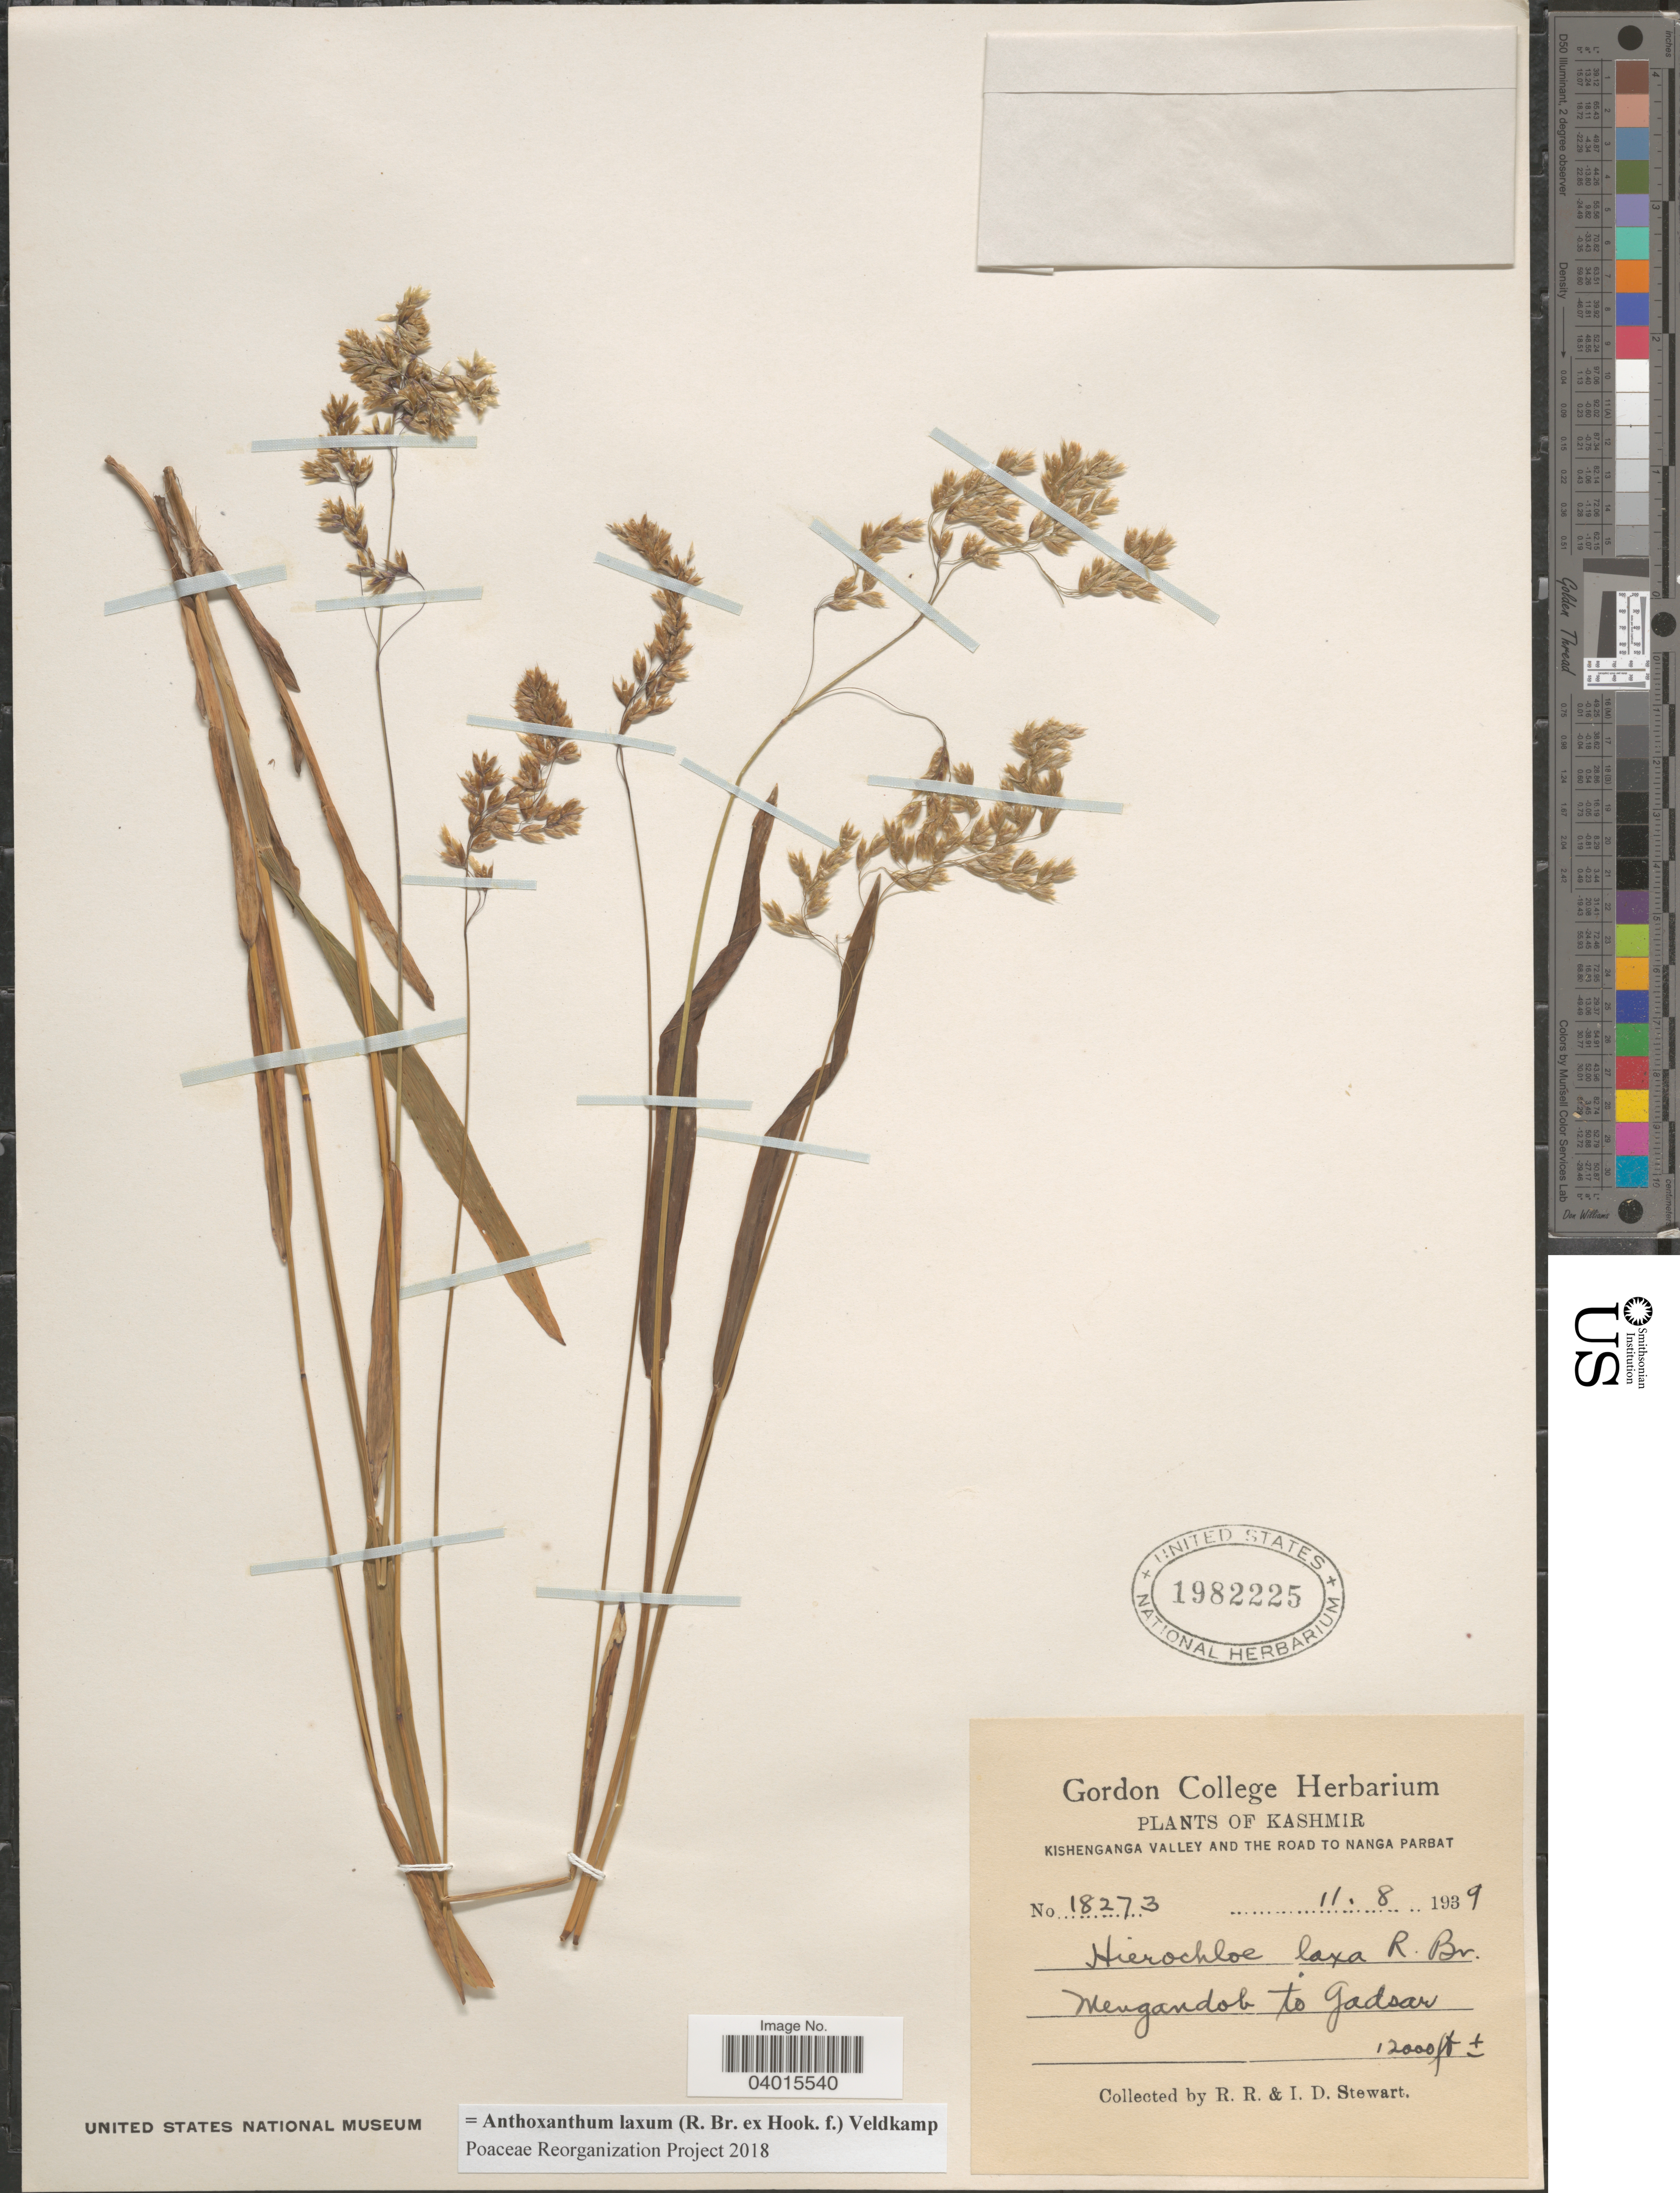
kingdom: Plantae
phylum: Tracheophyta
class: Liliopsida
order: Poales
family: Poaceae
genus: Anthoxanthum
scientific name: Anthoxanthum laxum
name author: (R. Br. ex Hook. f.) Veldkamp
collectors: R. Stewart & I. Stewart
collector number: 18273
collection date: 1939-08-11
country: India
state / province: Jammu and Kashmir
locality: Kashmir. Kishenganga Valley and the Road to Nanga Parbat. Mengandob to Gadsar.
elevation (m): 3658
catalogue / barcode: US 1982225